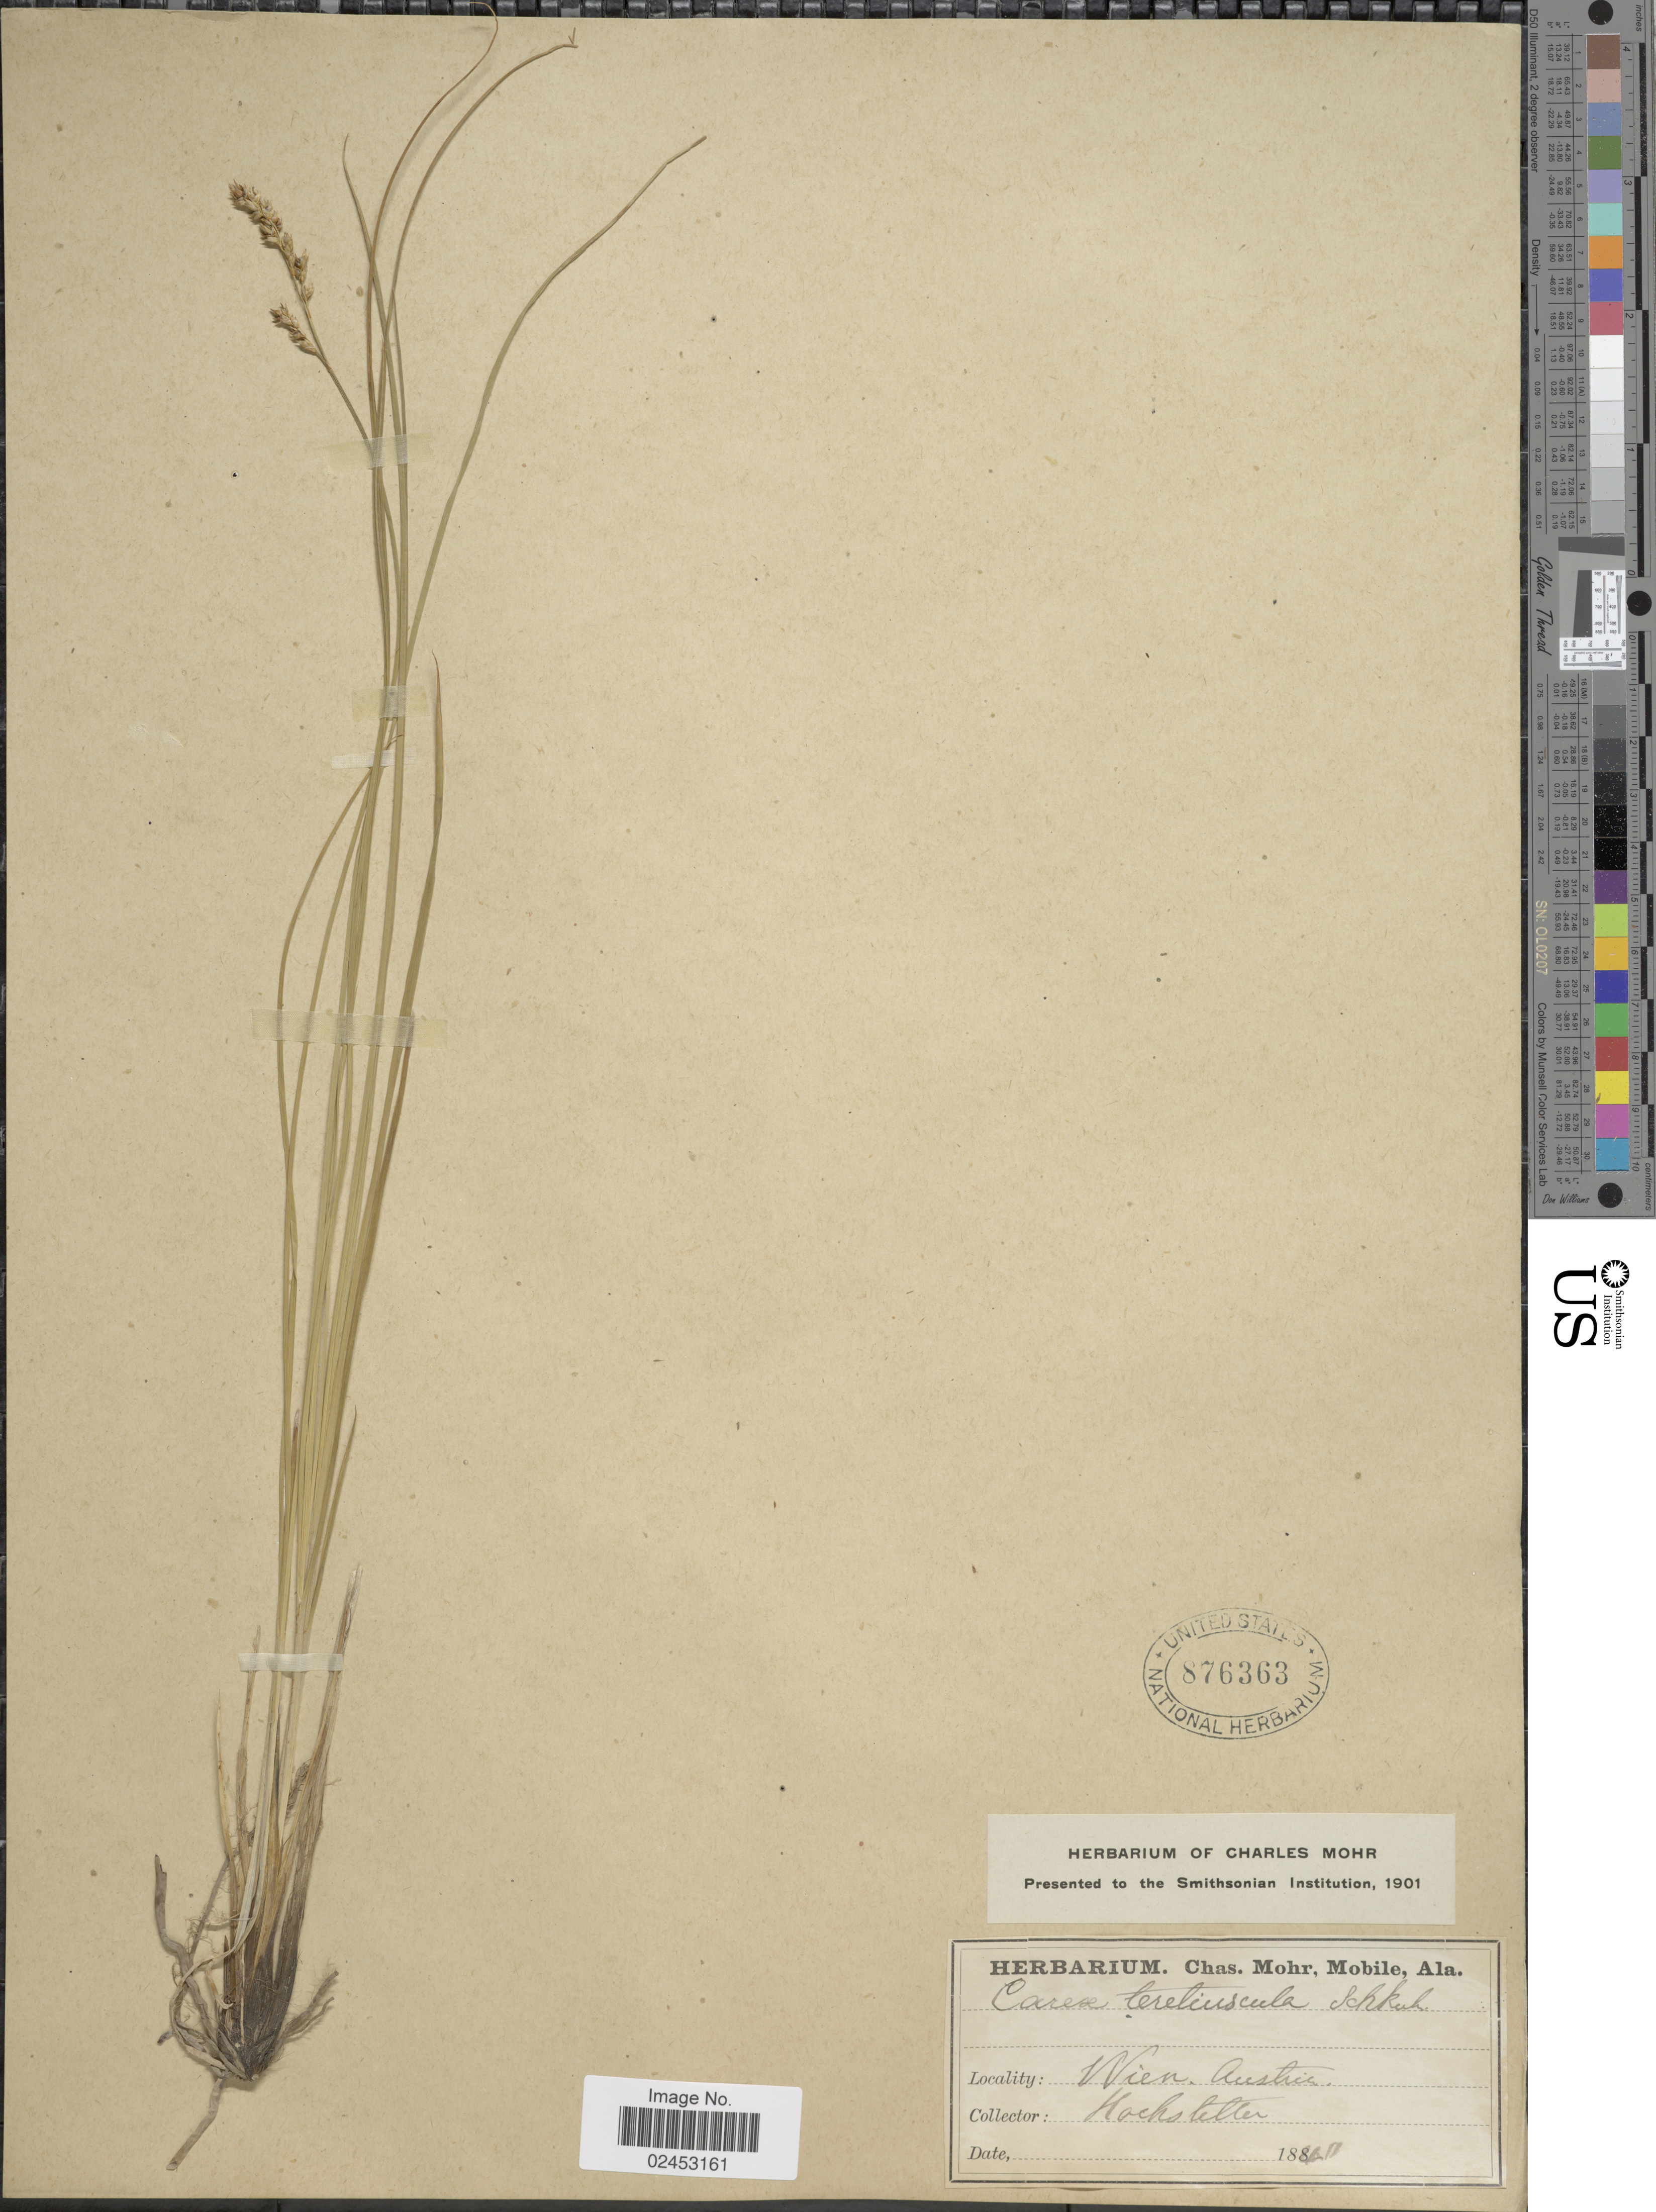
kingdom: Plantae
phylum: Tracheophyta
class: Liliopsida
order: Poales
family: Cyperaceae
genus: Carex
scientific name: Carex diandra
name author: Schrank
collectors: -. Hochstetter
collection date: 1847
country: Austria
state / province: Wien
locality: Austria.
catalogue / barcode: US 876363